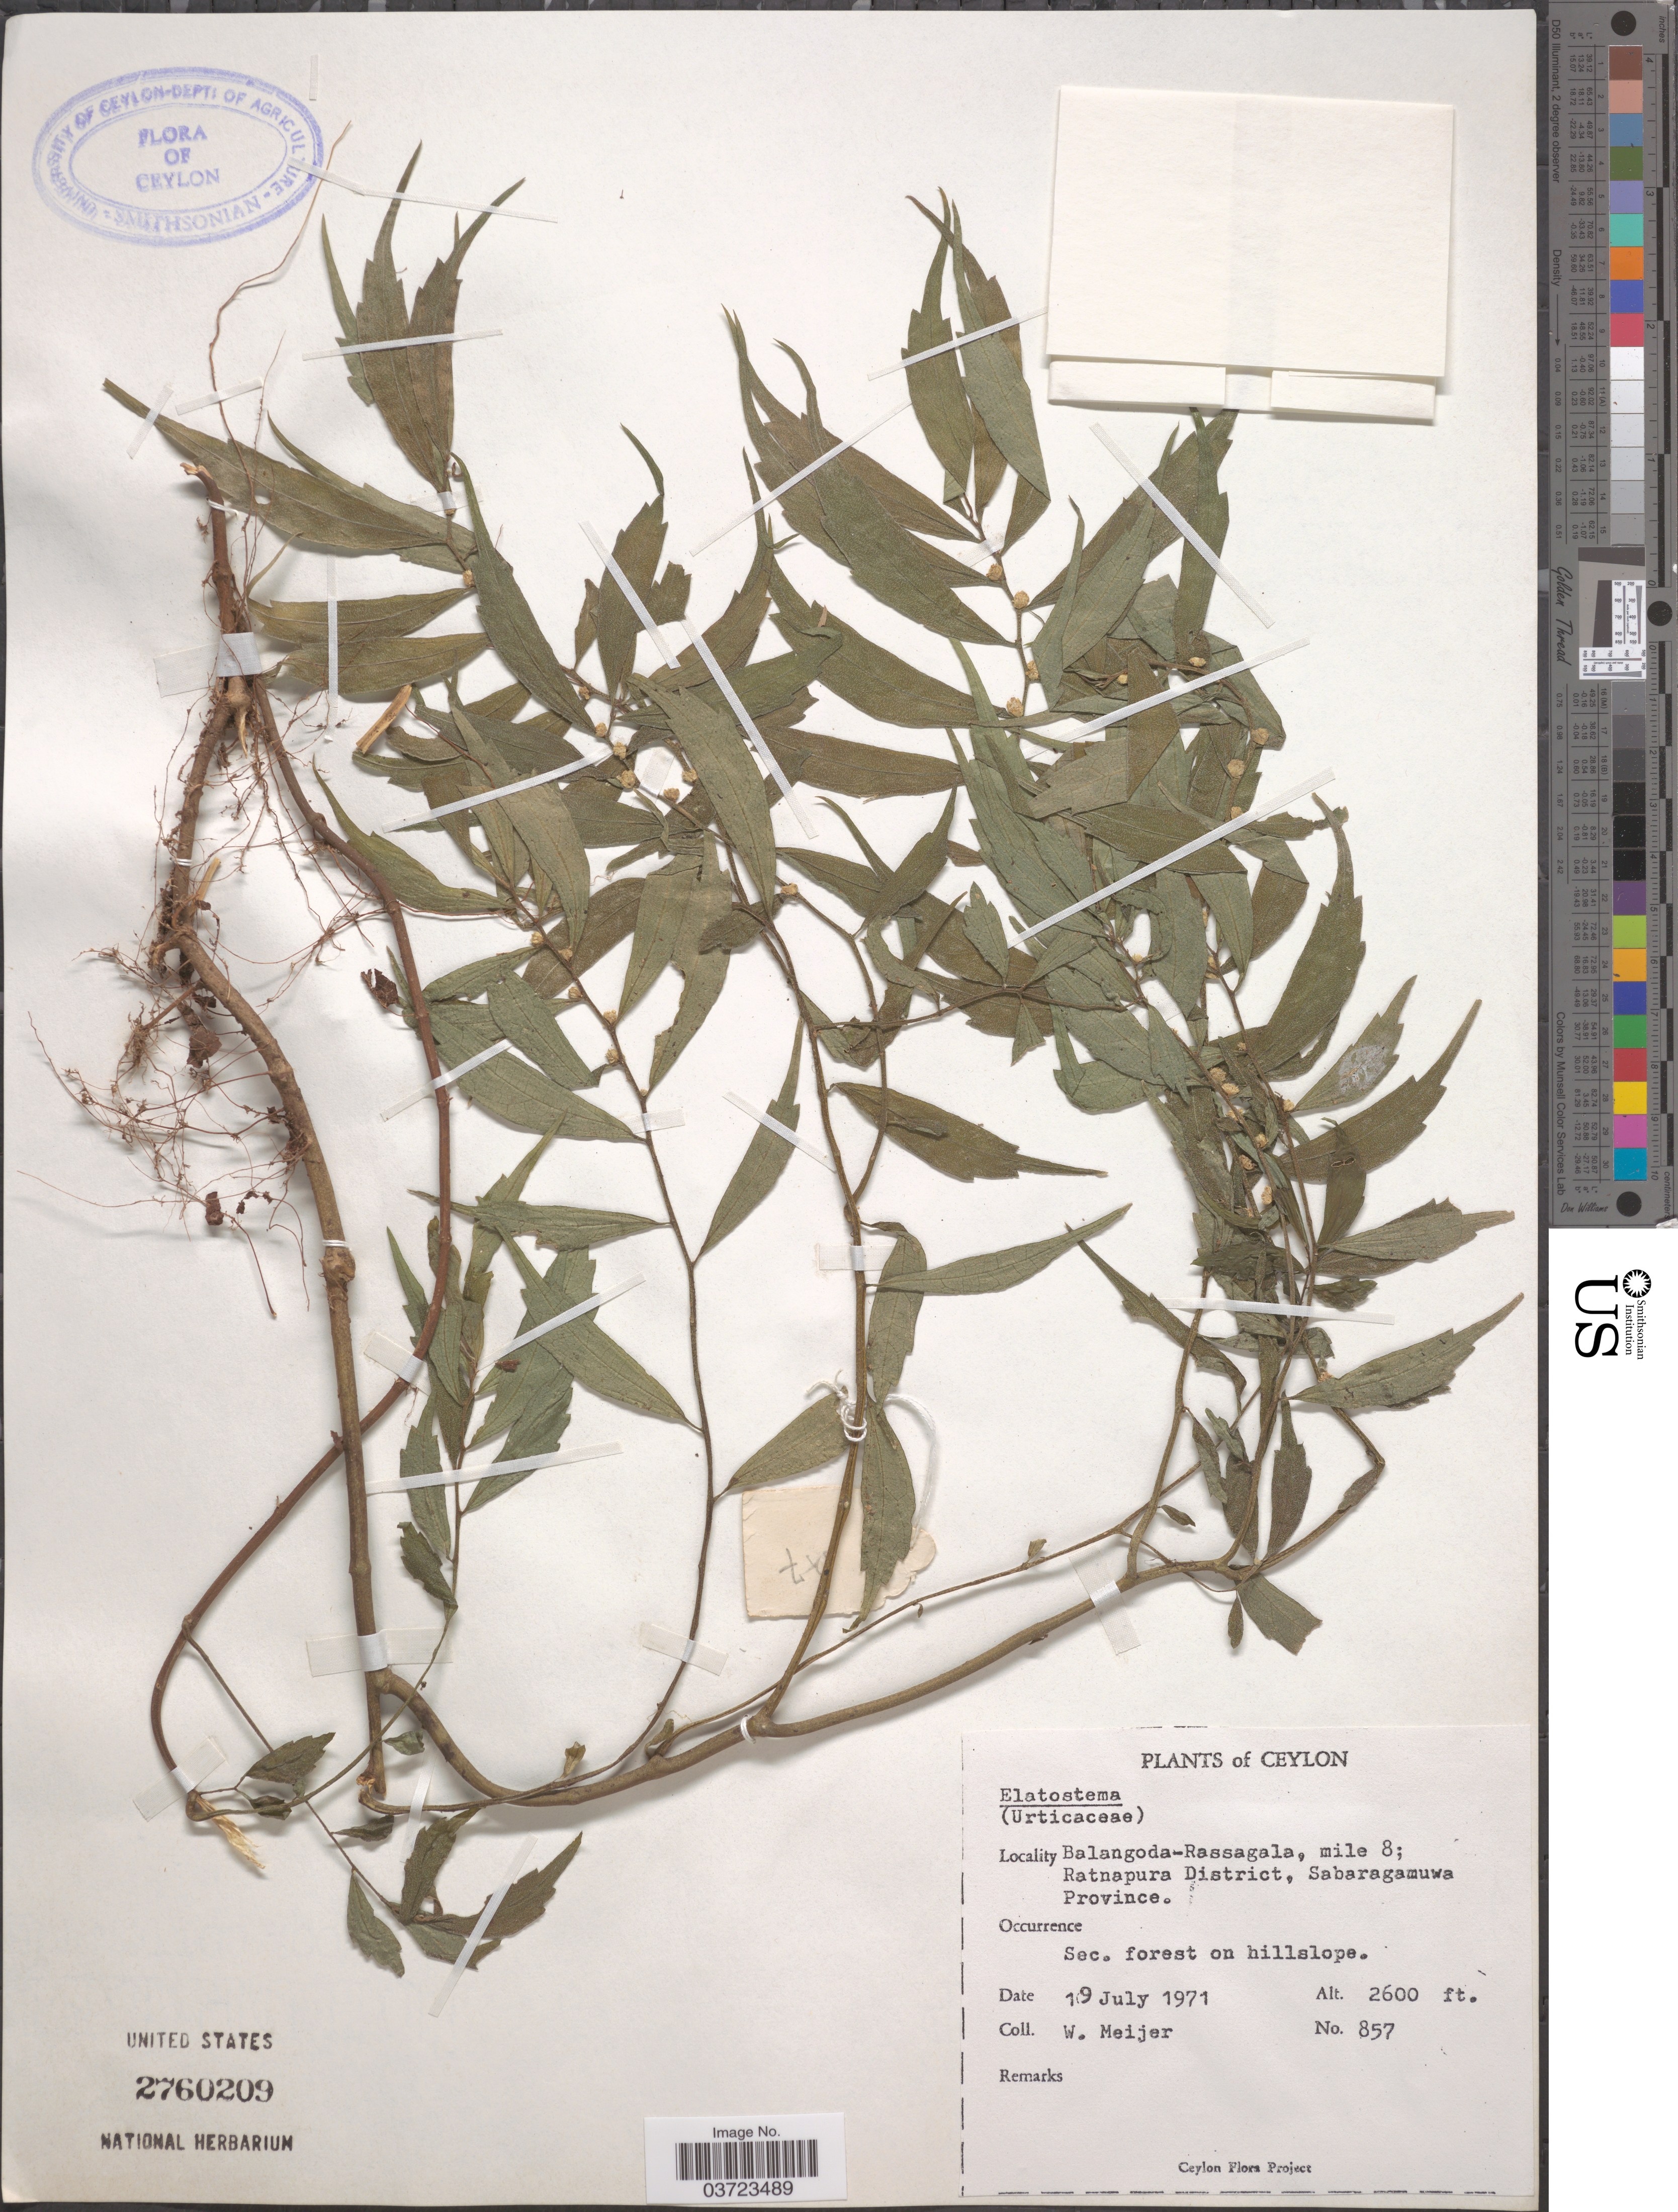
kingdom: Plantae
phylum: Tracheophyta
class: Magnoliopsida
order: Rosales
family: Urticaceae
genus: Elatostema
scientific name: Elatostema sp.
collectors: W. Meijer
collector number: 857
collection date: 1971-07-19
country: Sri Lanka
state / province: Sabaragamuwa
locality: Ceylon. Balangoda-Rassagala, mile 8; Ratnapura District.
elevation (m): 792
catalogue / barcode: US 2760209